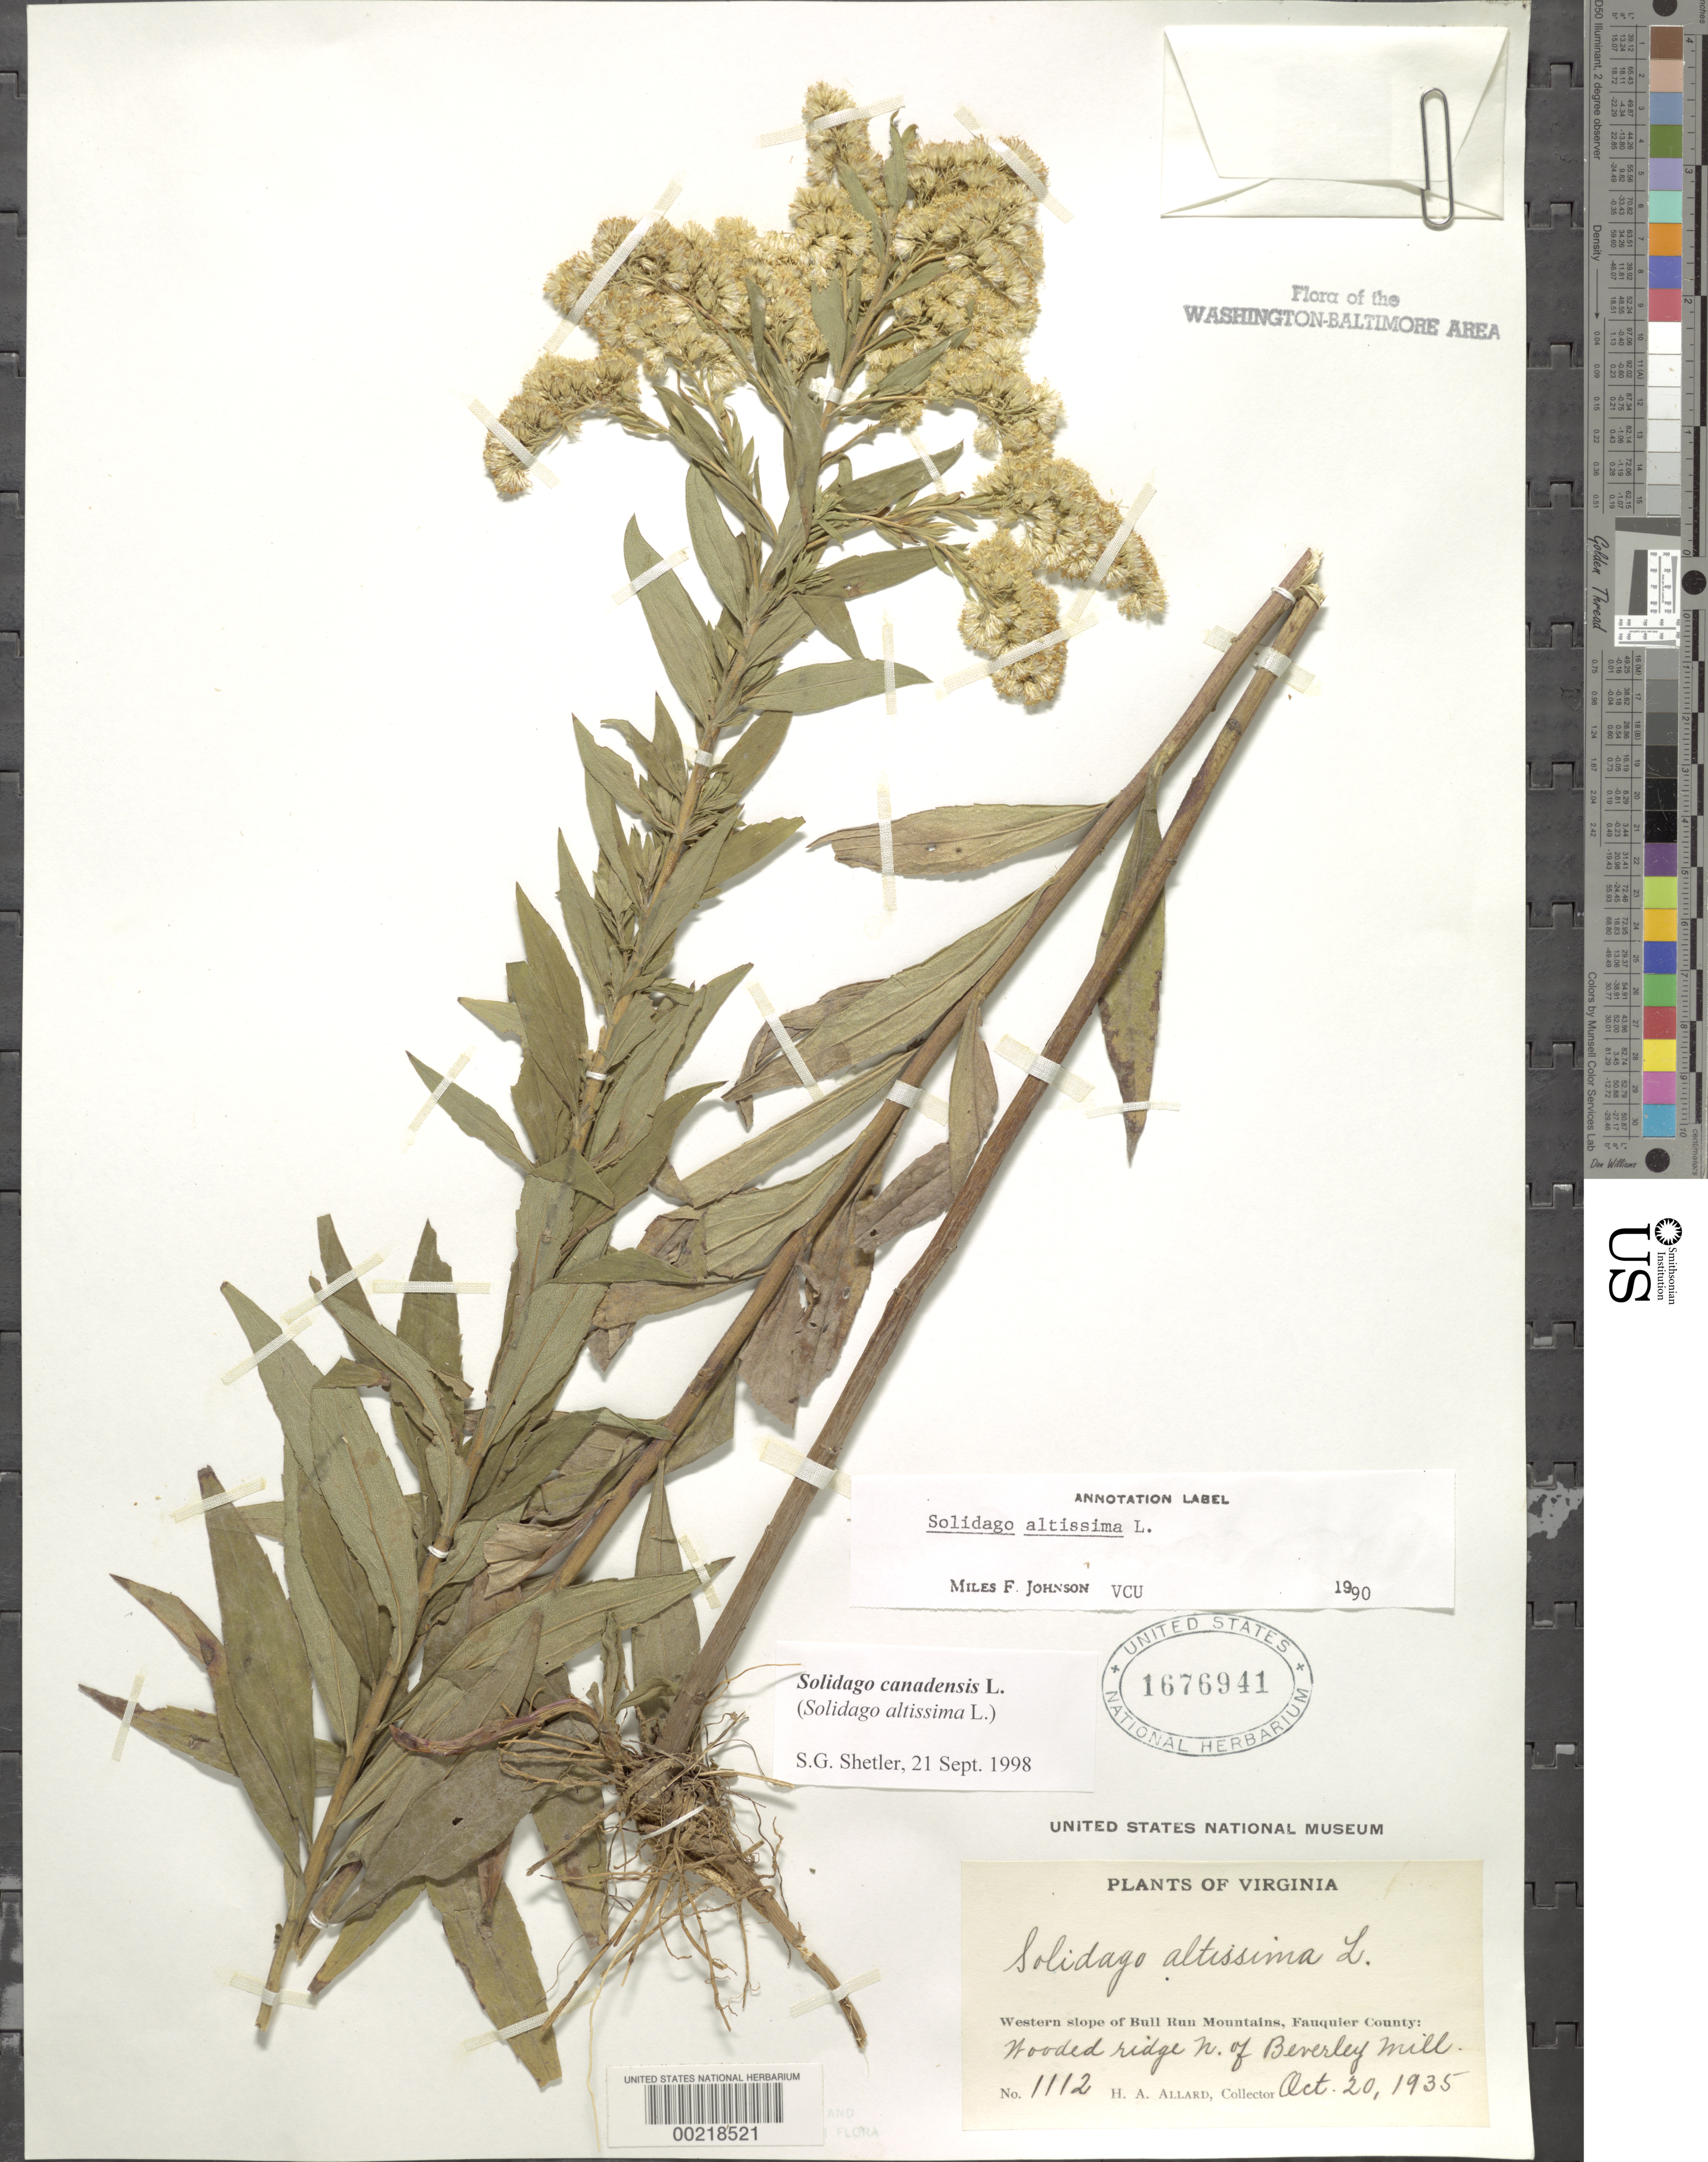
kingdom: Plantae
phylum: Tracheophyta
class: Magnoliopsida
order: Asterales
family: Asteraceae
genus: Solidago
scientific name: Solidago canadensis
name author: L.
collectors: H. A. Allard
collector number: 1112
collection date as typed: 20 Oct 1935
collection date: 1935-10-20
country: United States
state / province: Virginia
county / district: Fauquier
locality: North of Beverley Mill western slope of Bull Run Mountains Bull Run Mts.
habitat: Wooded ridge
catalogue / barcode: US 1676941